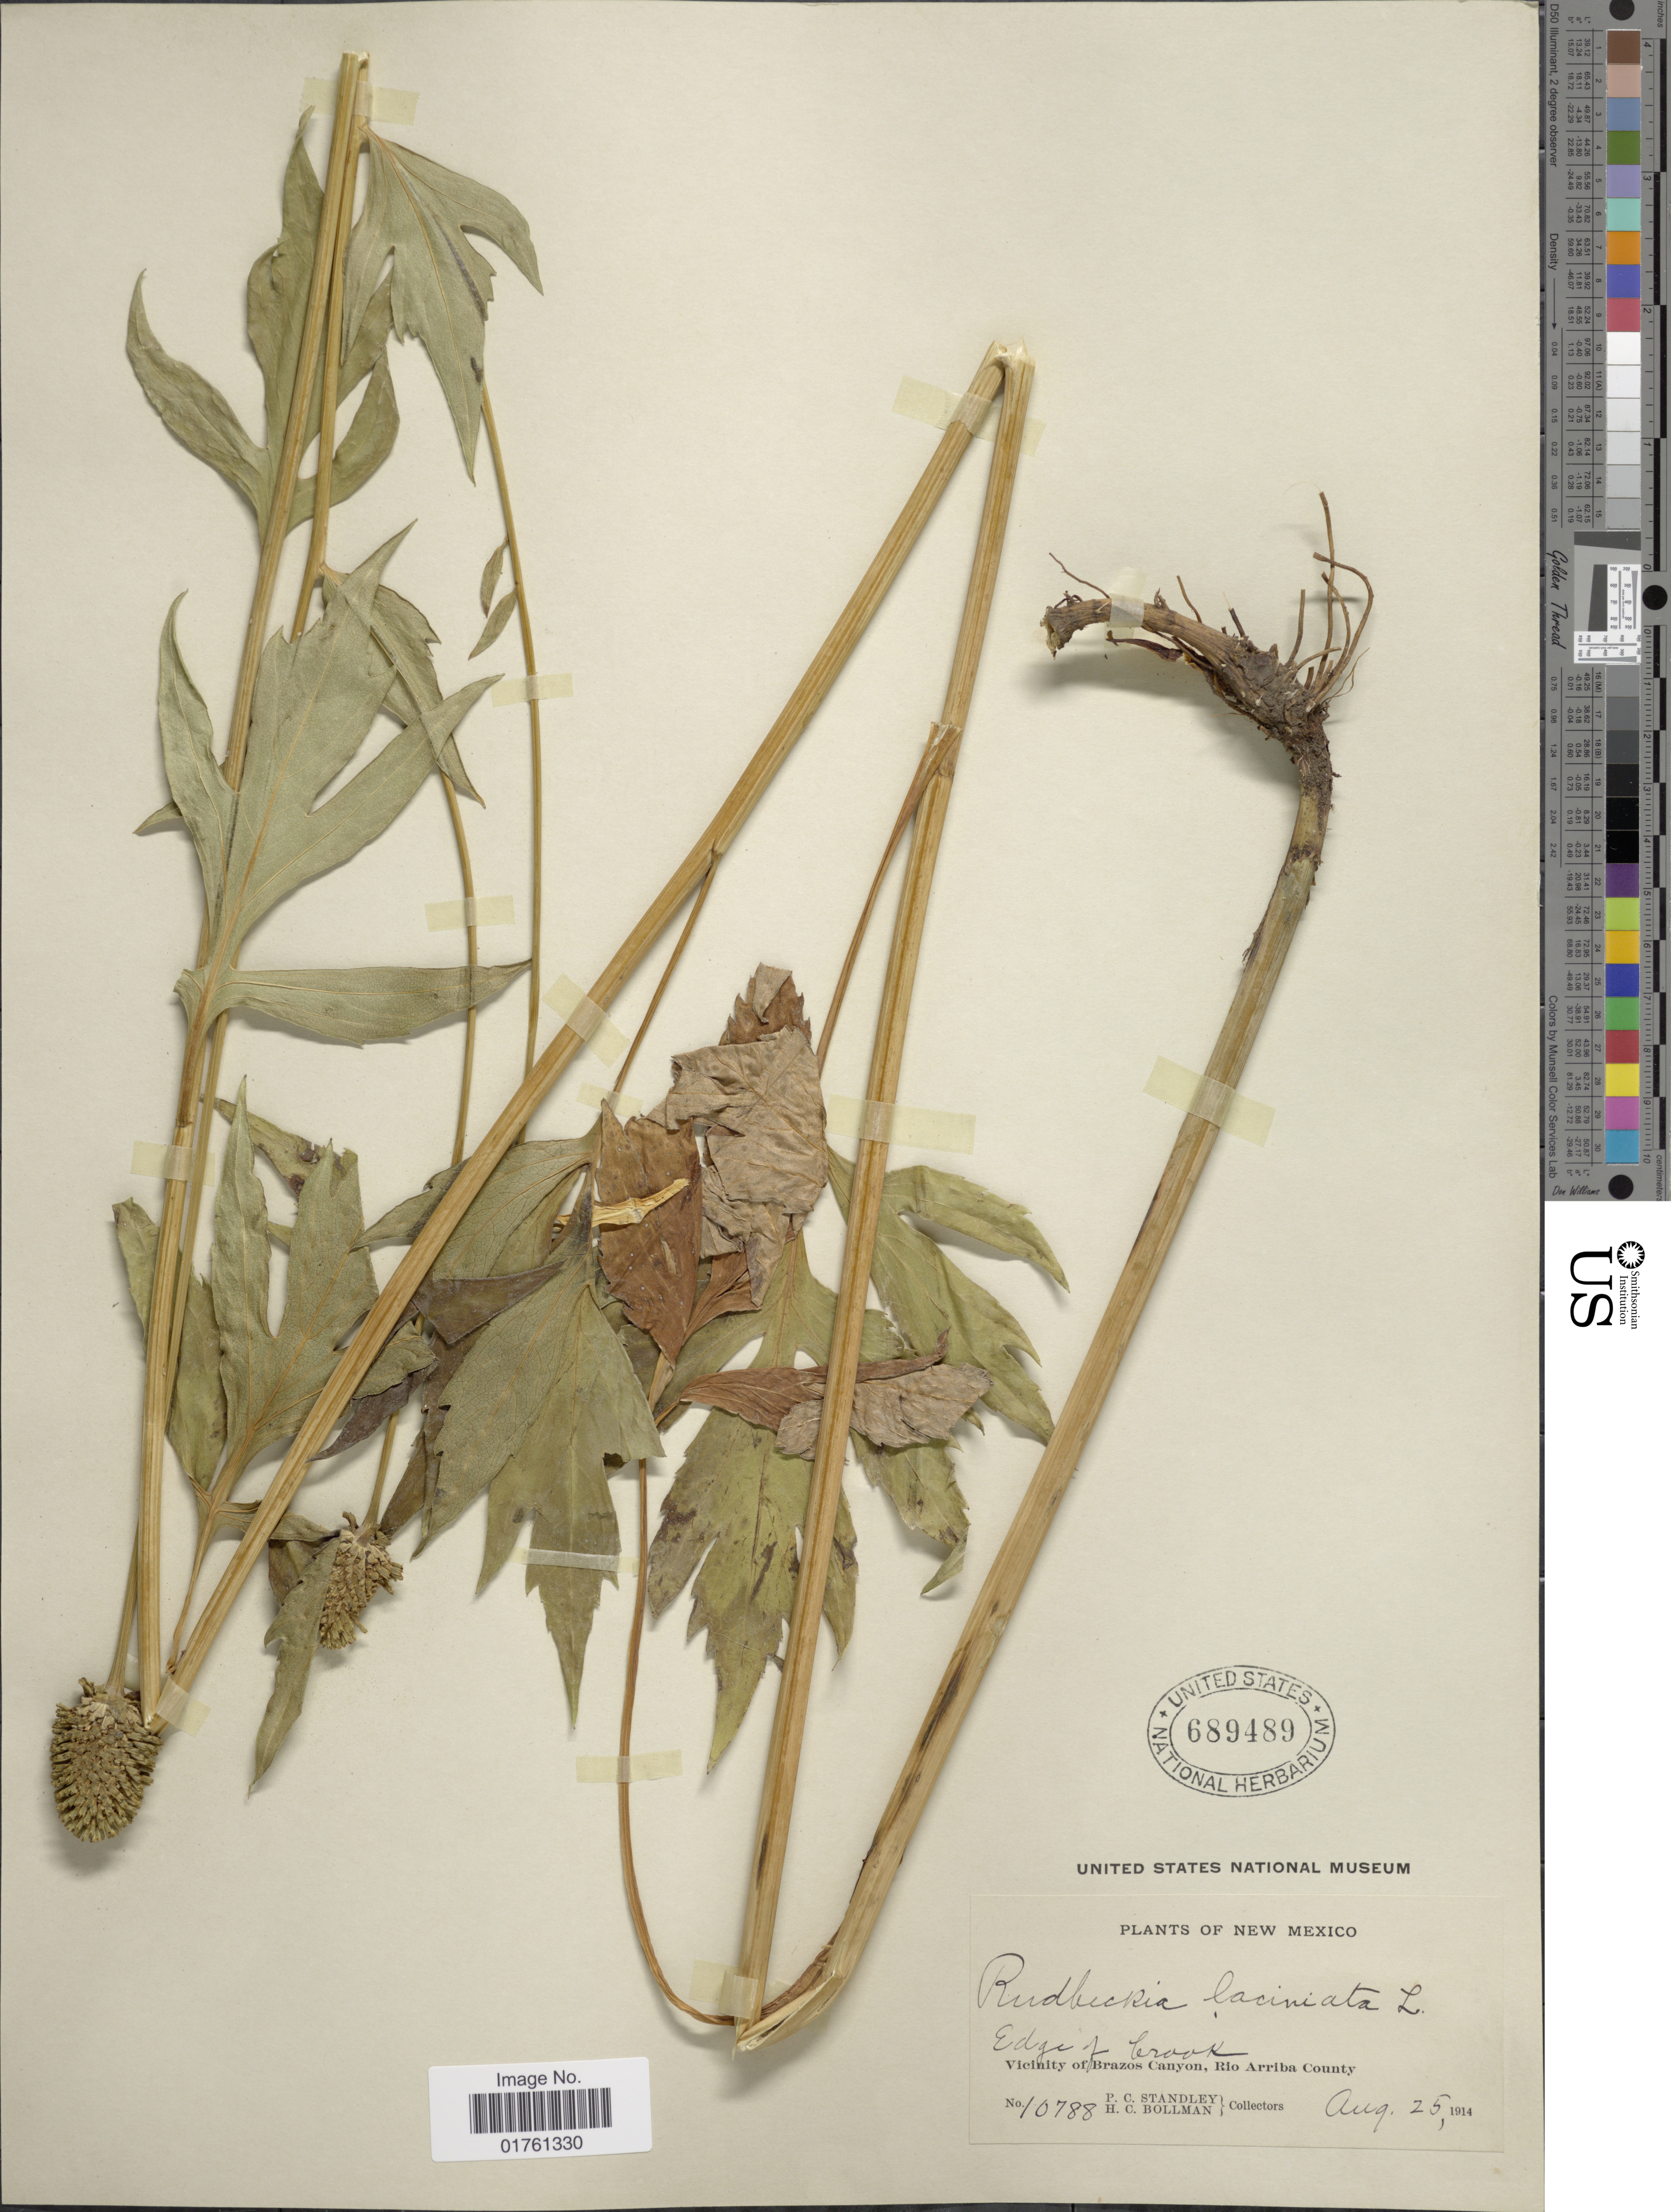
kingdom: Plantae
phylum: Tracheophyta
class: Magnoliopsida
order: Asterales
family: Asteraceae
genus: Rudbeckia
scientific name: Rudbeckia laciniata var. ampla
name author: (A. Nelson) Cronq.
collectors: P. C. Standley & H. C. Bollman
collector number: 10788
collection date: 1914-08-25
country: United States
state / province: New Mexico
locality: Edge of brook, Vicinity of Brazos Canyon, Rio Arriba County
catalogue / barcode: US 689489